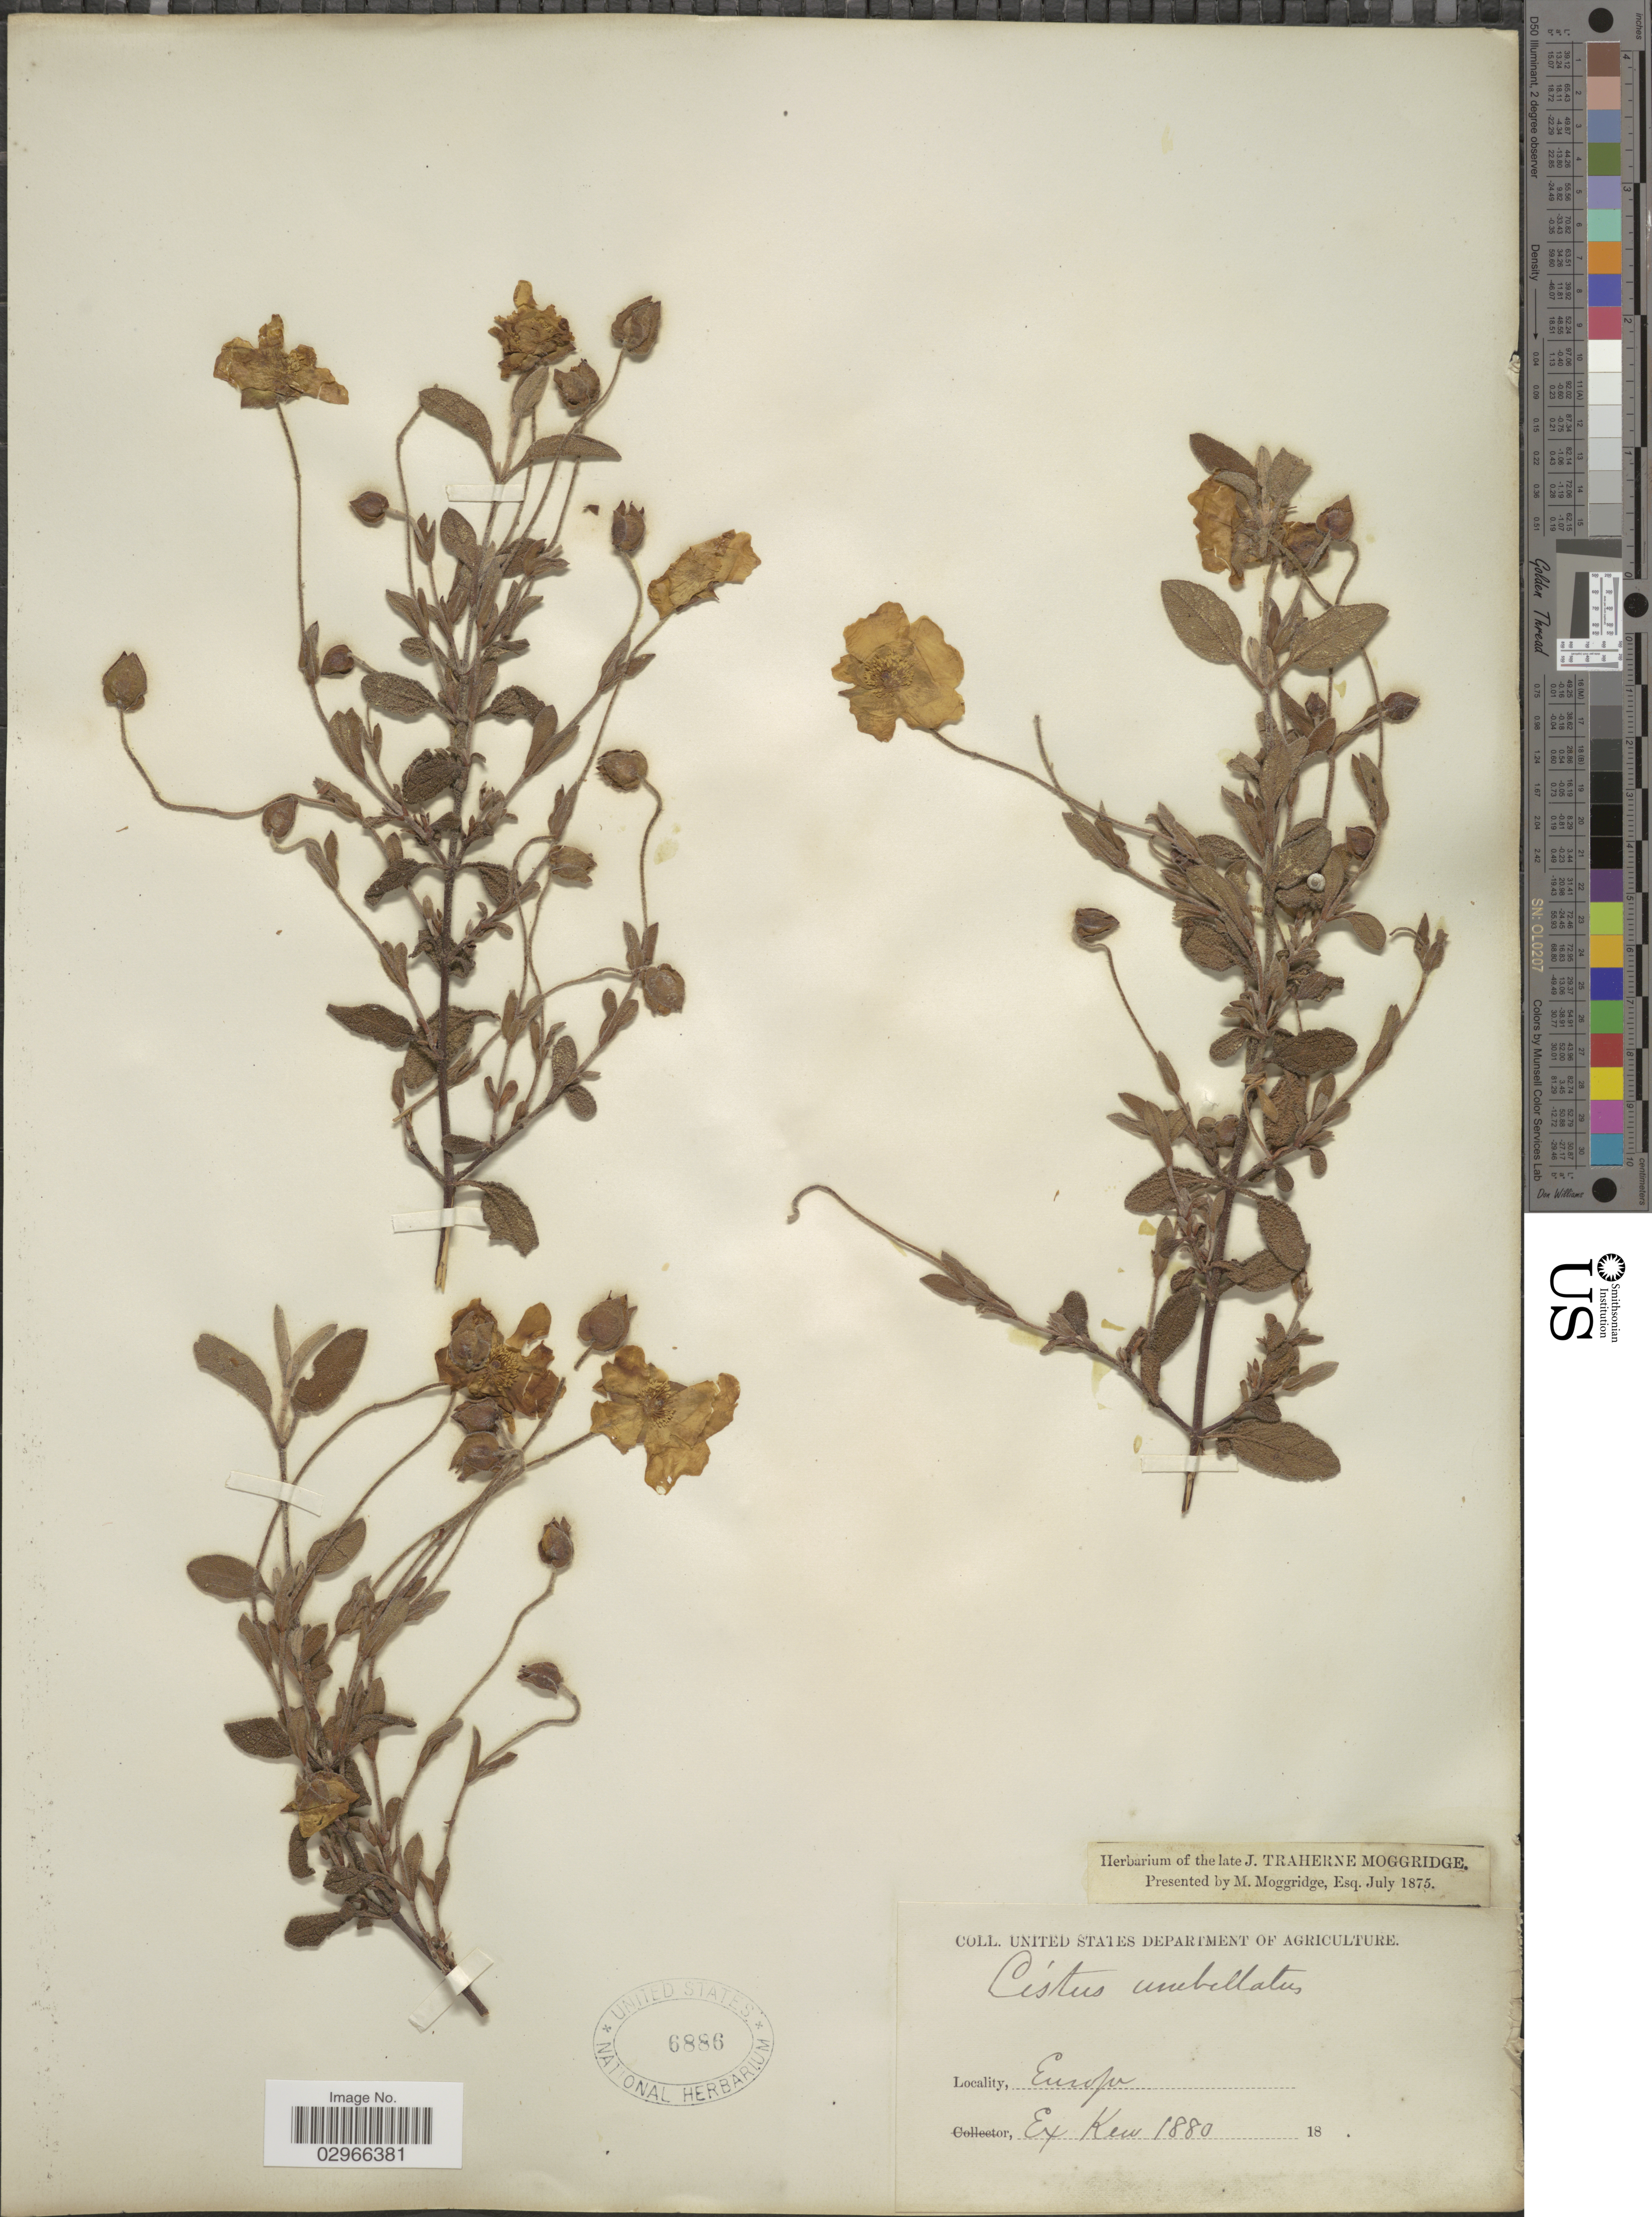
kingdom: Plantae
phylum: Tracheophyta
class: Magnoliopsida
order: Malvales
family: Cistaceae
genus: Halimium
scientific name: Halimium umbellatum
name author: Spach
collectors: Facchini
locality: Europe.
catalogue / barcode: US 6886